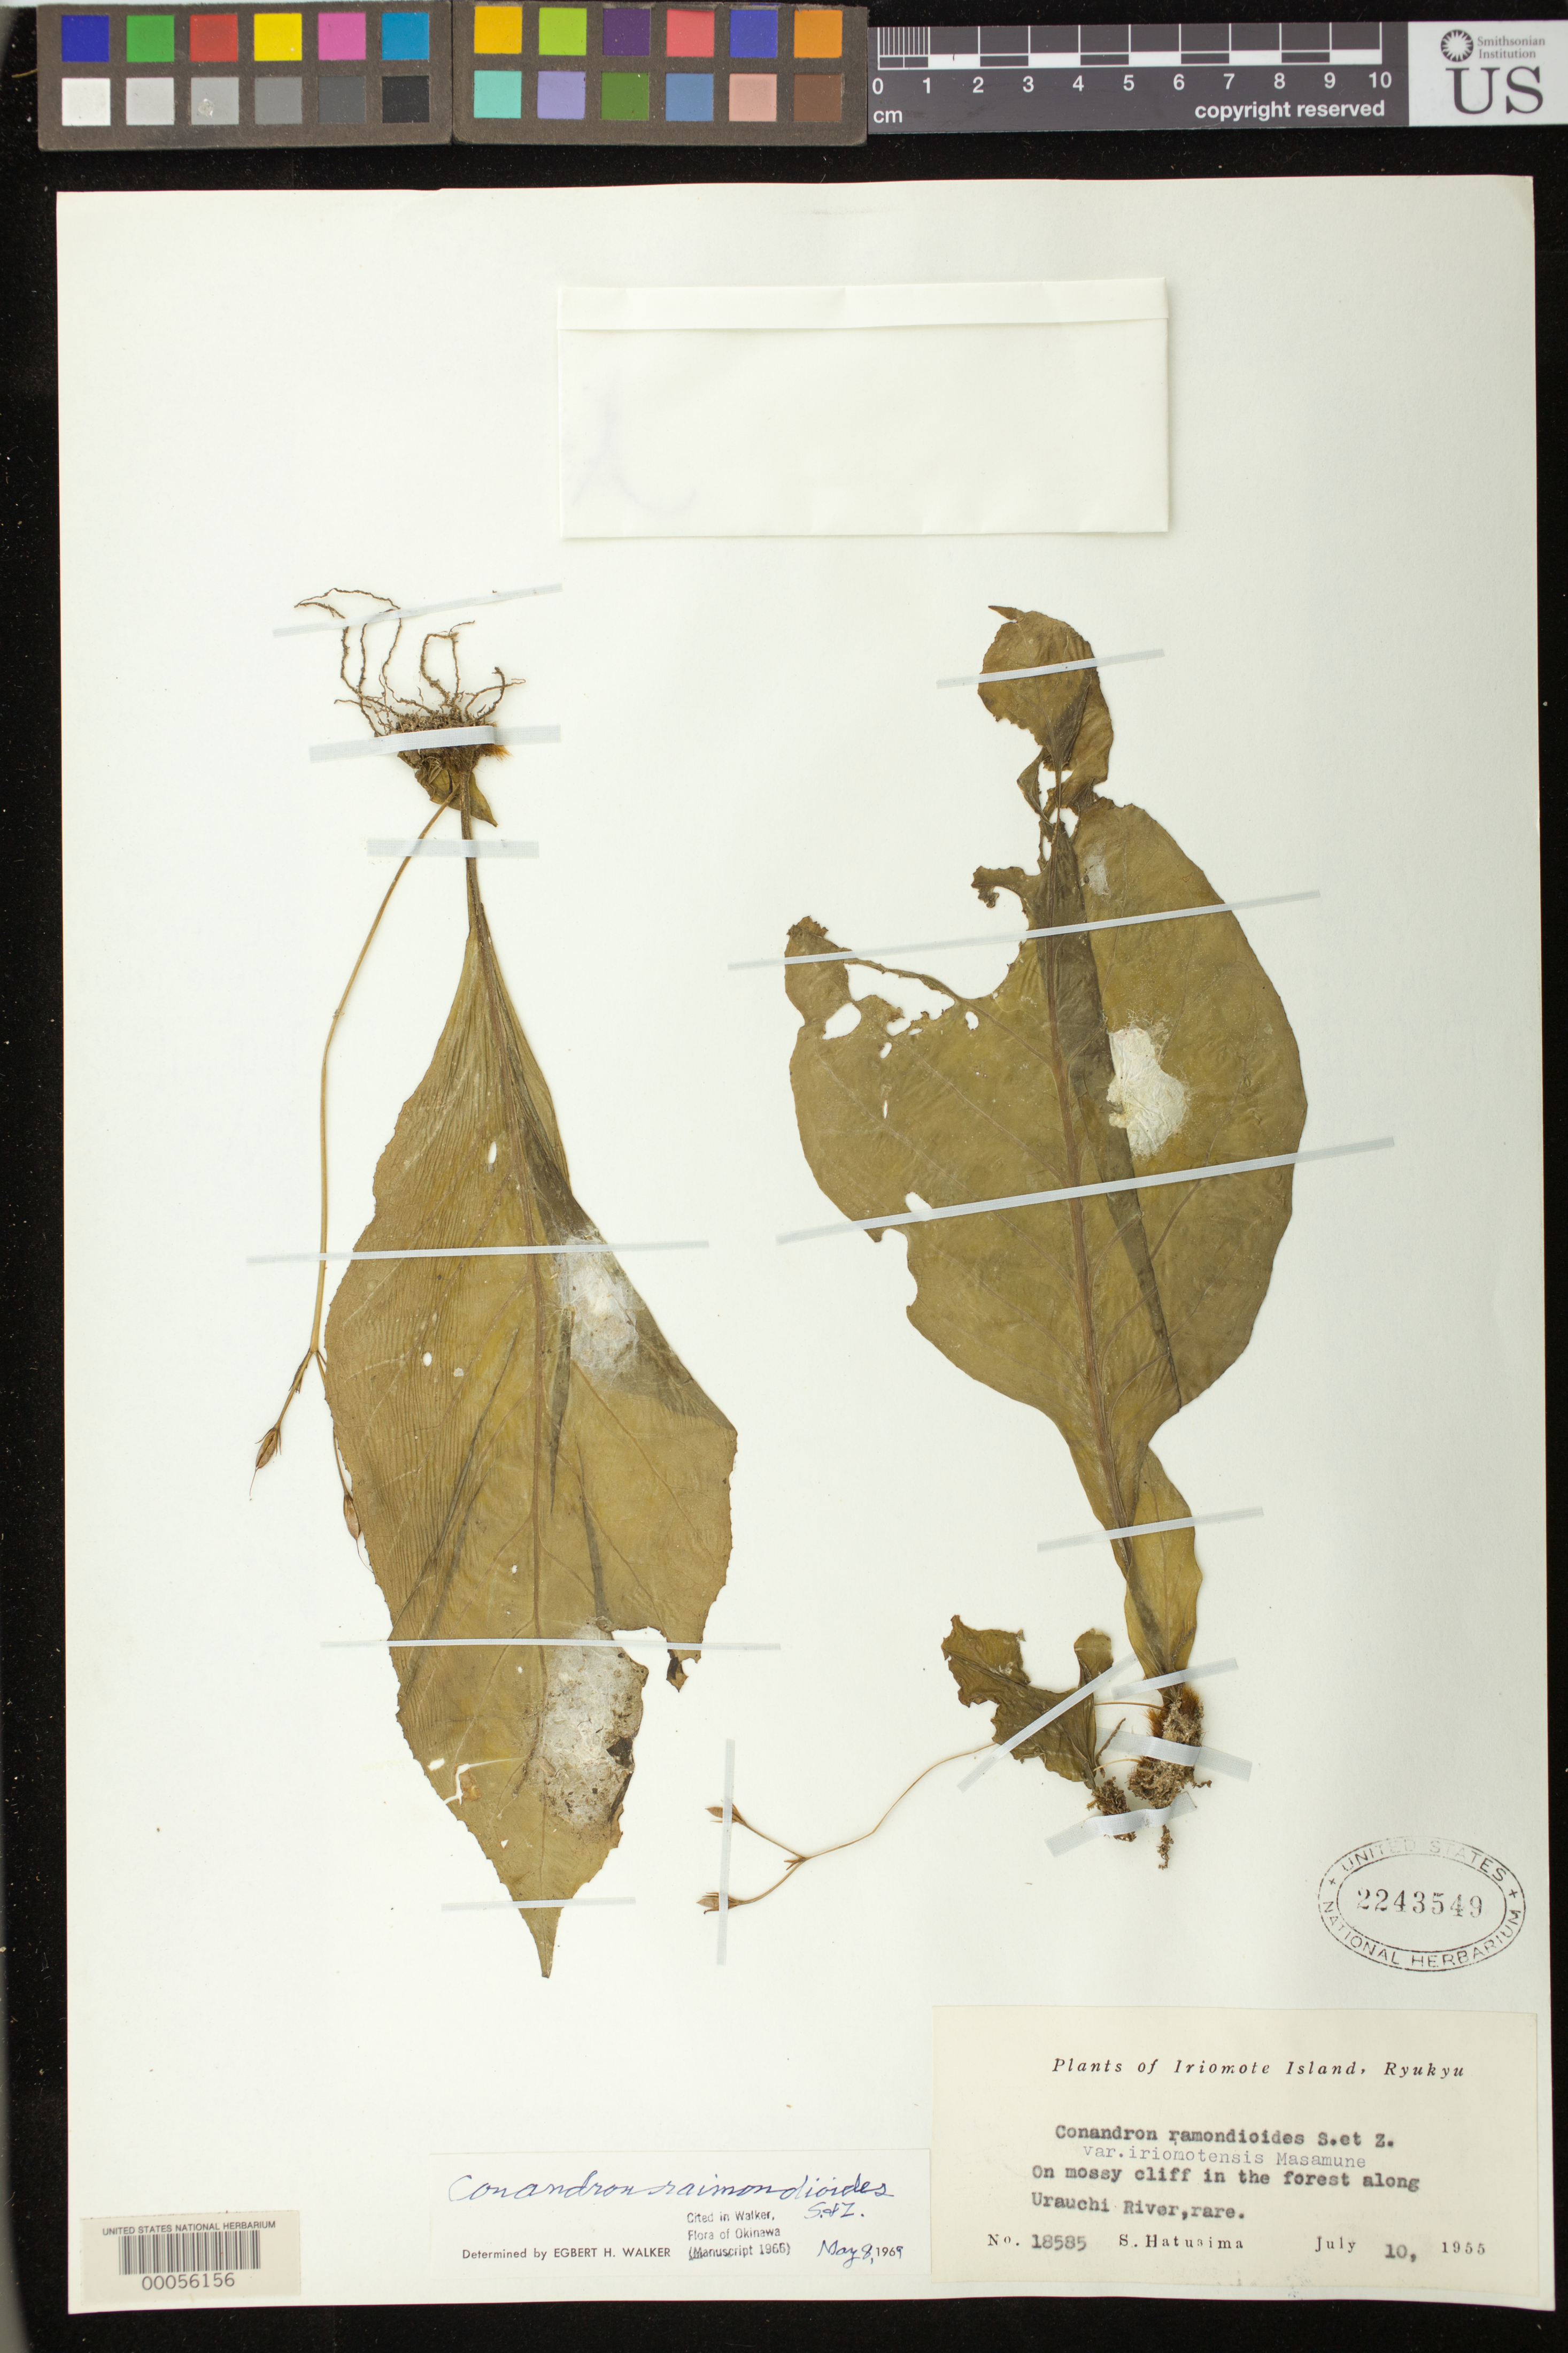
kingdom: Plantae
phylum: Tracheophyta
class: Magnoliopsida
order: Lamiales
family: Gesneriaceae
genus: Conandron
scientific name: Conandron ramondioides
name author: Siebold & Zucc.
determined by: Walker, E. H.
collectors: S. Hatusima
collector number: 18585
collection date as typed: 10 Jul 1955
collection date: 1955-07-10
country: Japan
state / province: Okinawa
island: Iriomote I.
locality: Irimote i., Along the urauchi river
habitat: Mossy cliff in forest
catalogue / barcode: US 2243549